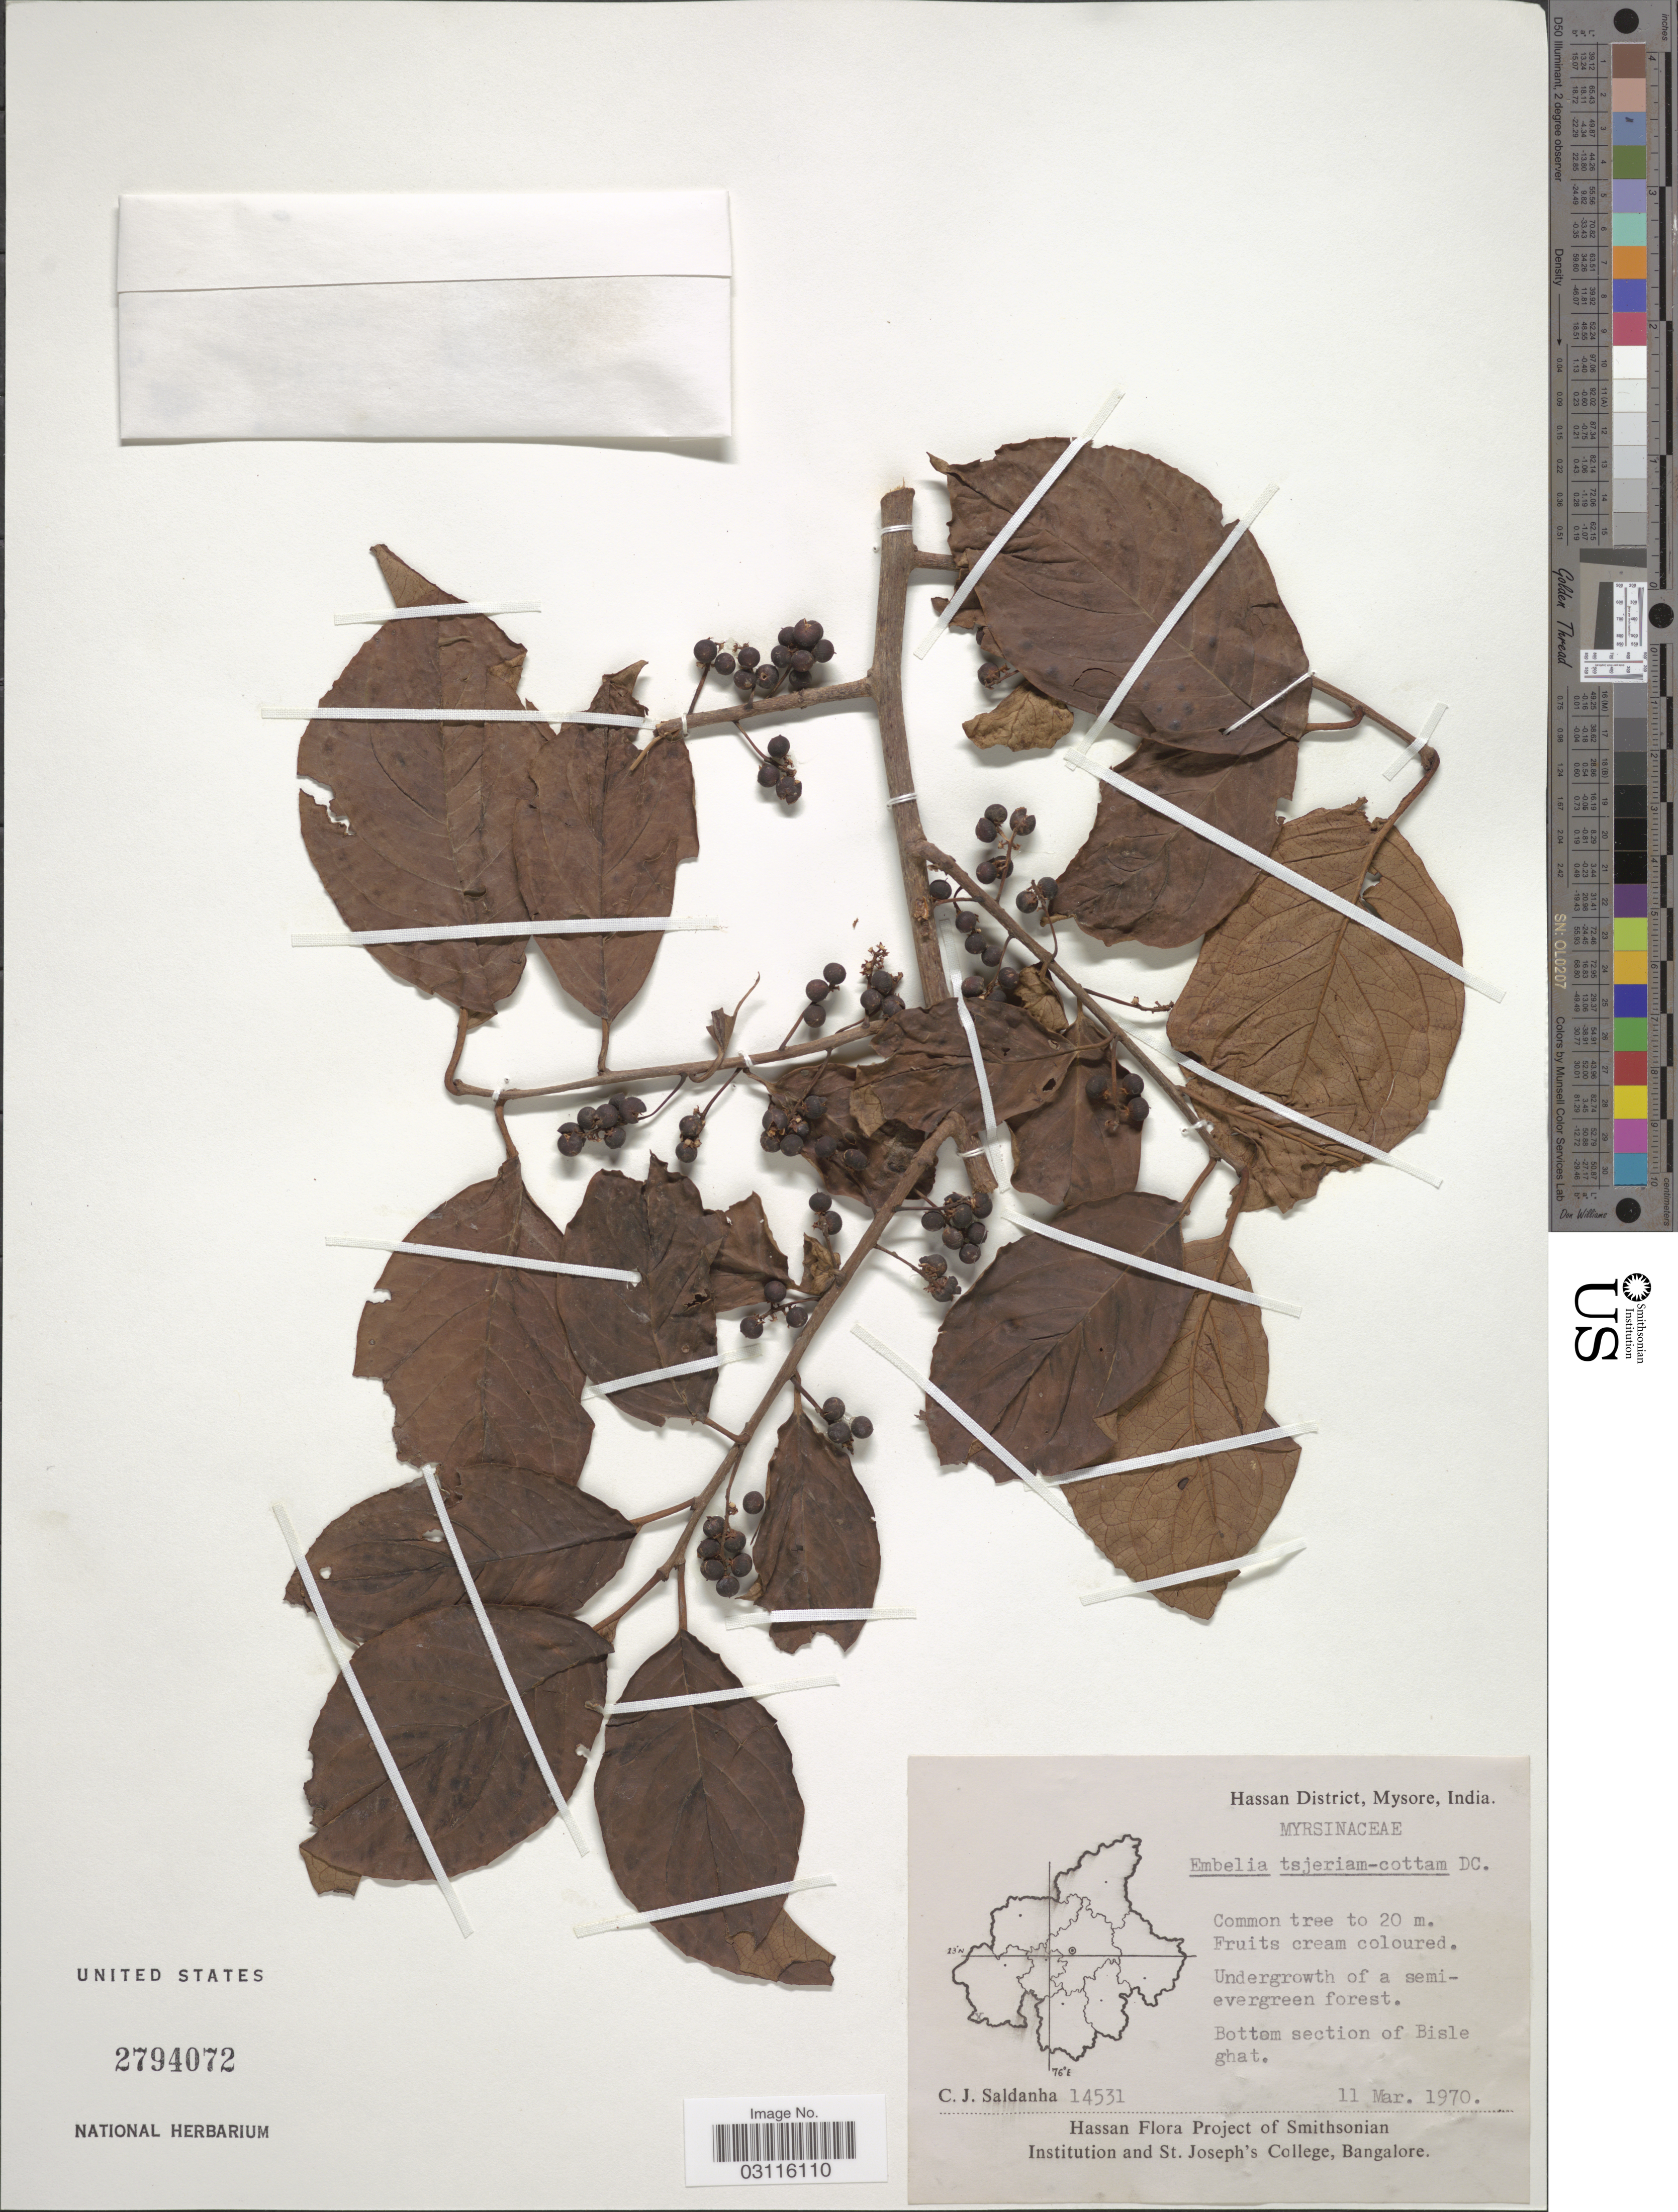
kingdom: Plantae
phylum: Tracheophyta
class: Magnoliopsida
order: Ericales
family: Primulaceae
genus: Embelia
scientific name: Embelia tsjeriam-cottam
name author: (Roem. & Schult.) A. DC.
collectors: C. J. Saldanha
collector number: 14531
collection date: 1970-03-11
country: India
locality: Hassan District, Mysore, Bottom section of Bisle ghat.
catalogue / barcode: US 2794072